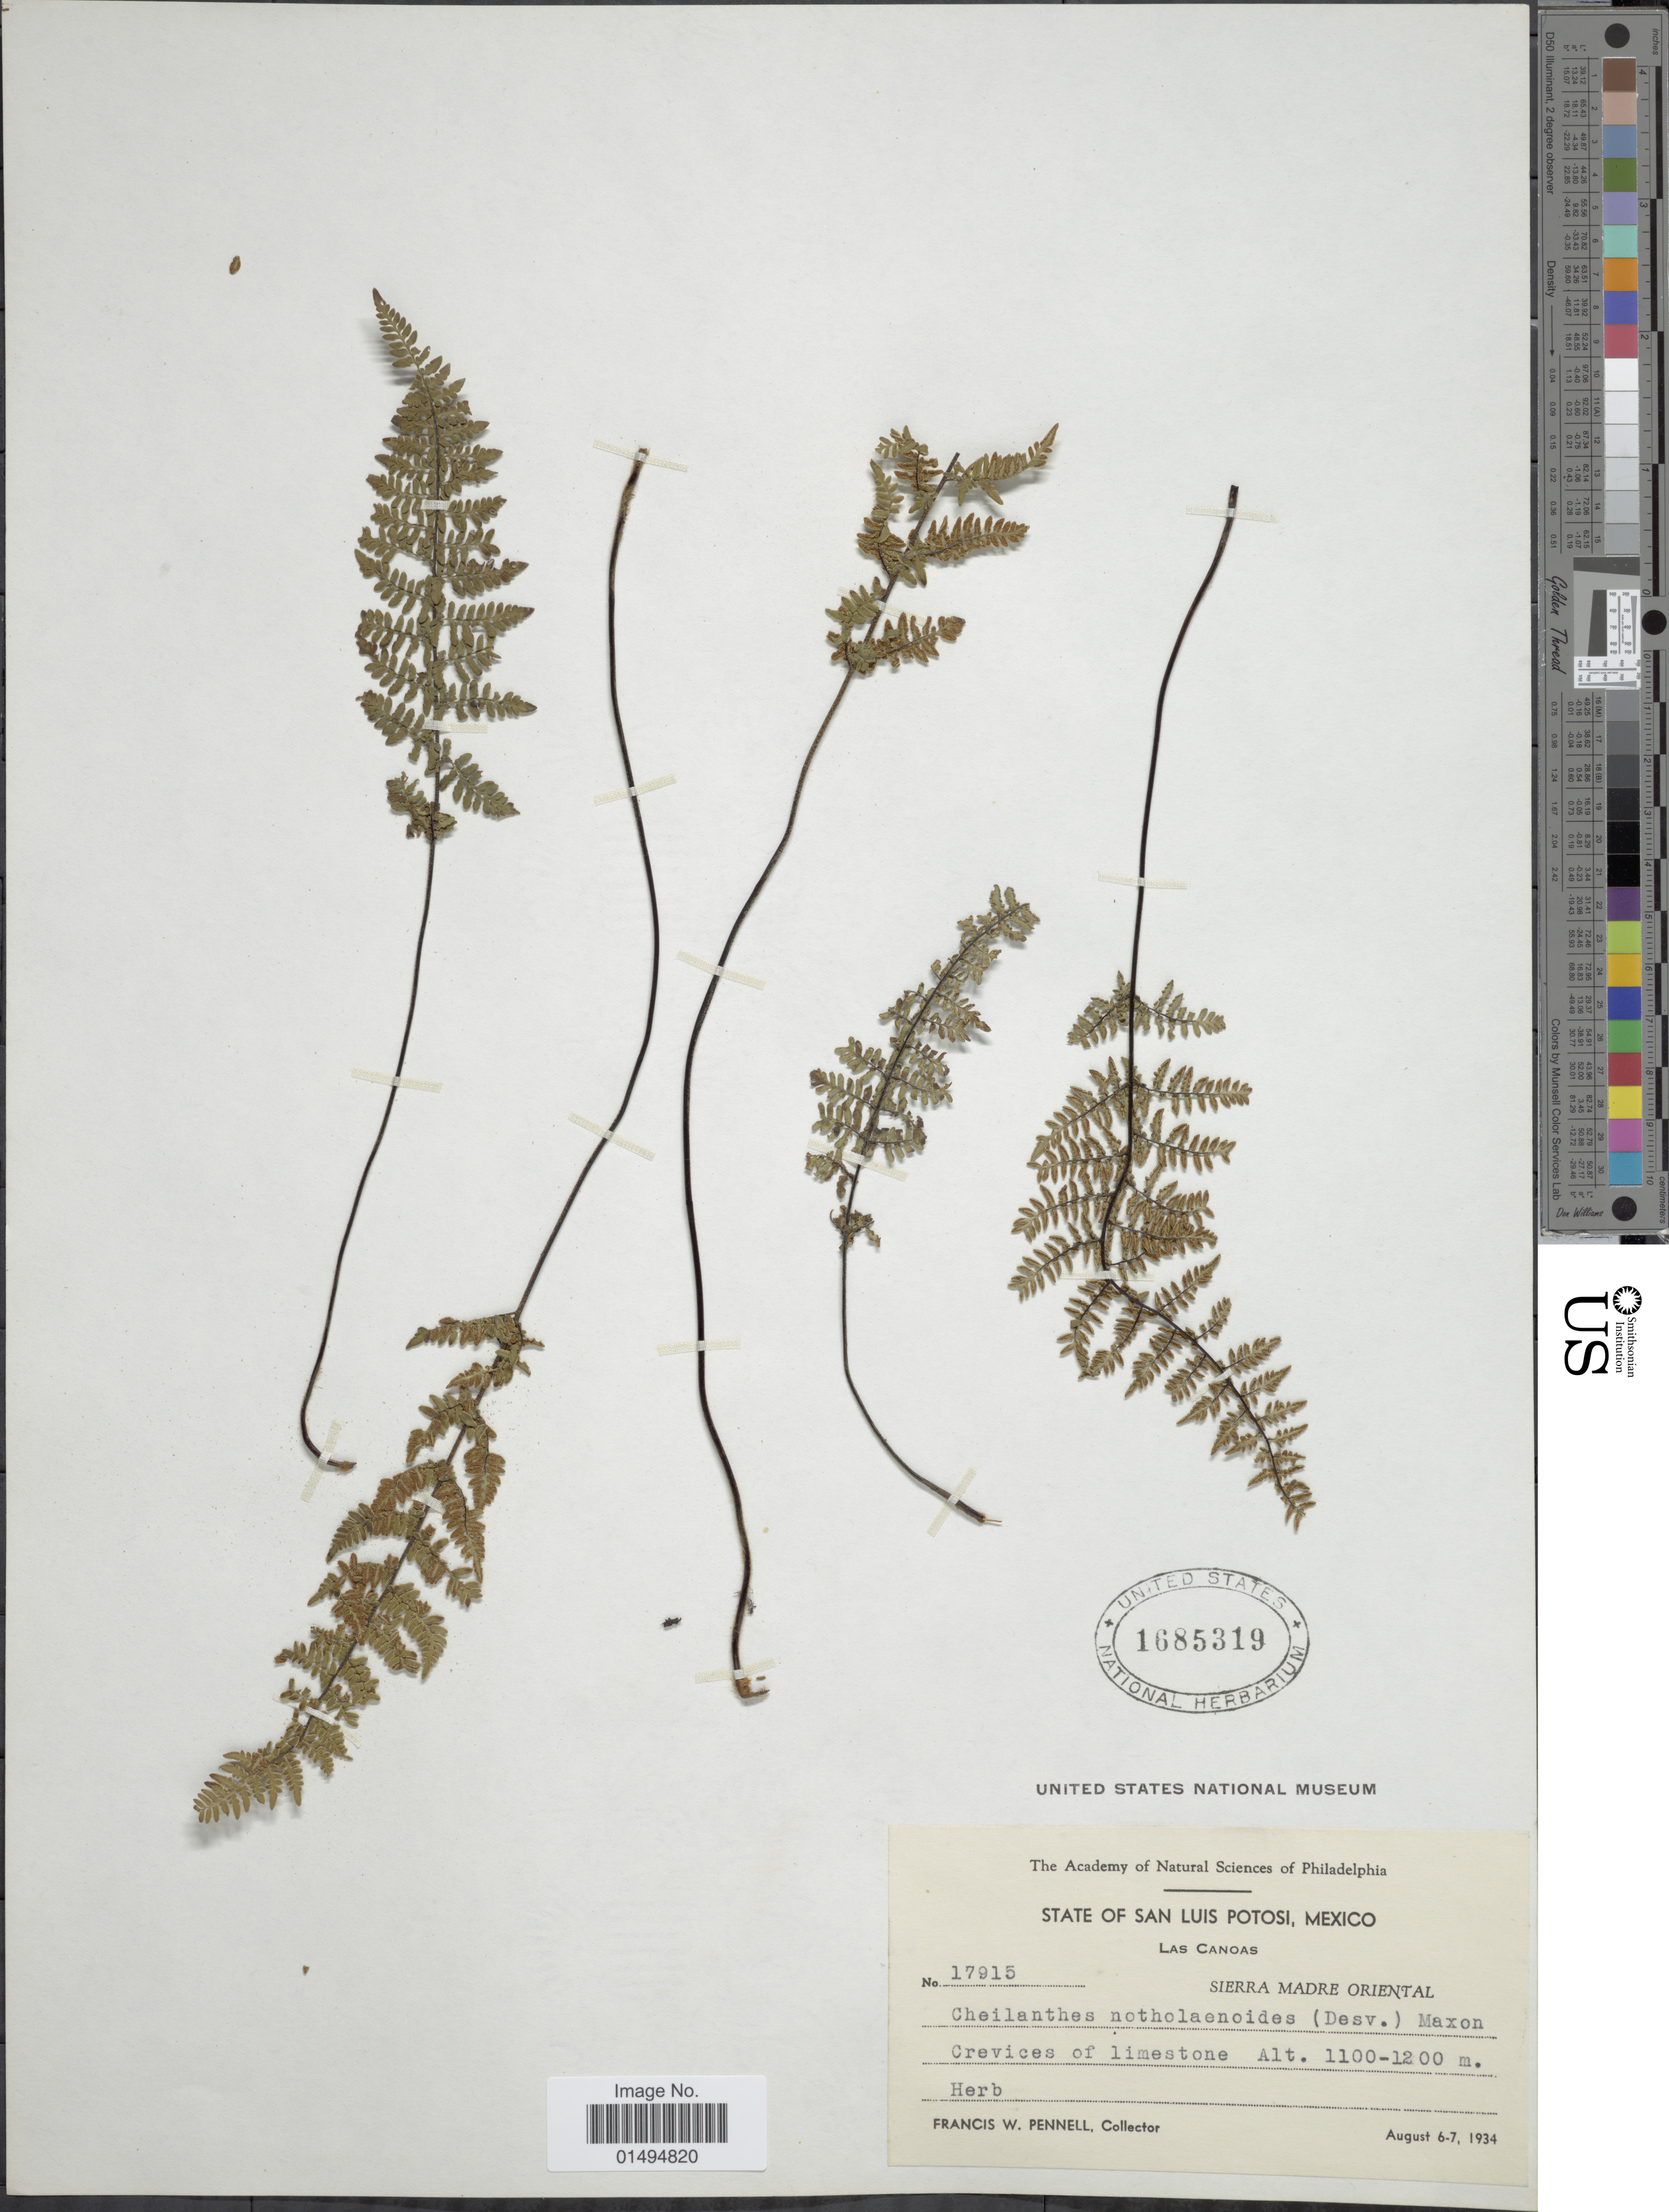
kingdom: Plantae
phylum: Tracheophyta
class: Polypodiopsida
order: Polypodiales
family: Pteridaceae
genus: Myriopteris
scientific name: Myriopteris notholaenoides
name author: (Desv.) Grusz & Windham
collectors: F. W. Pennell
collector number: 17915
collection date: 1934-08-06/1934-08-07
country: Mexico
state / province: San Luis Potosí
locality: State of San Luis Potosi. Las Canoas. Sierra Madre Oriental.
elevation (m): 1100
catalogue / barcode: US 1685319